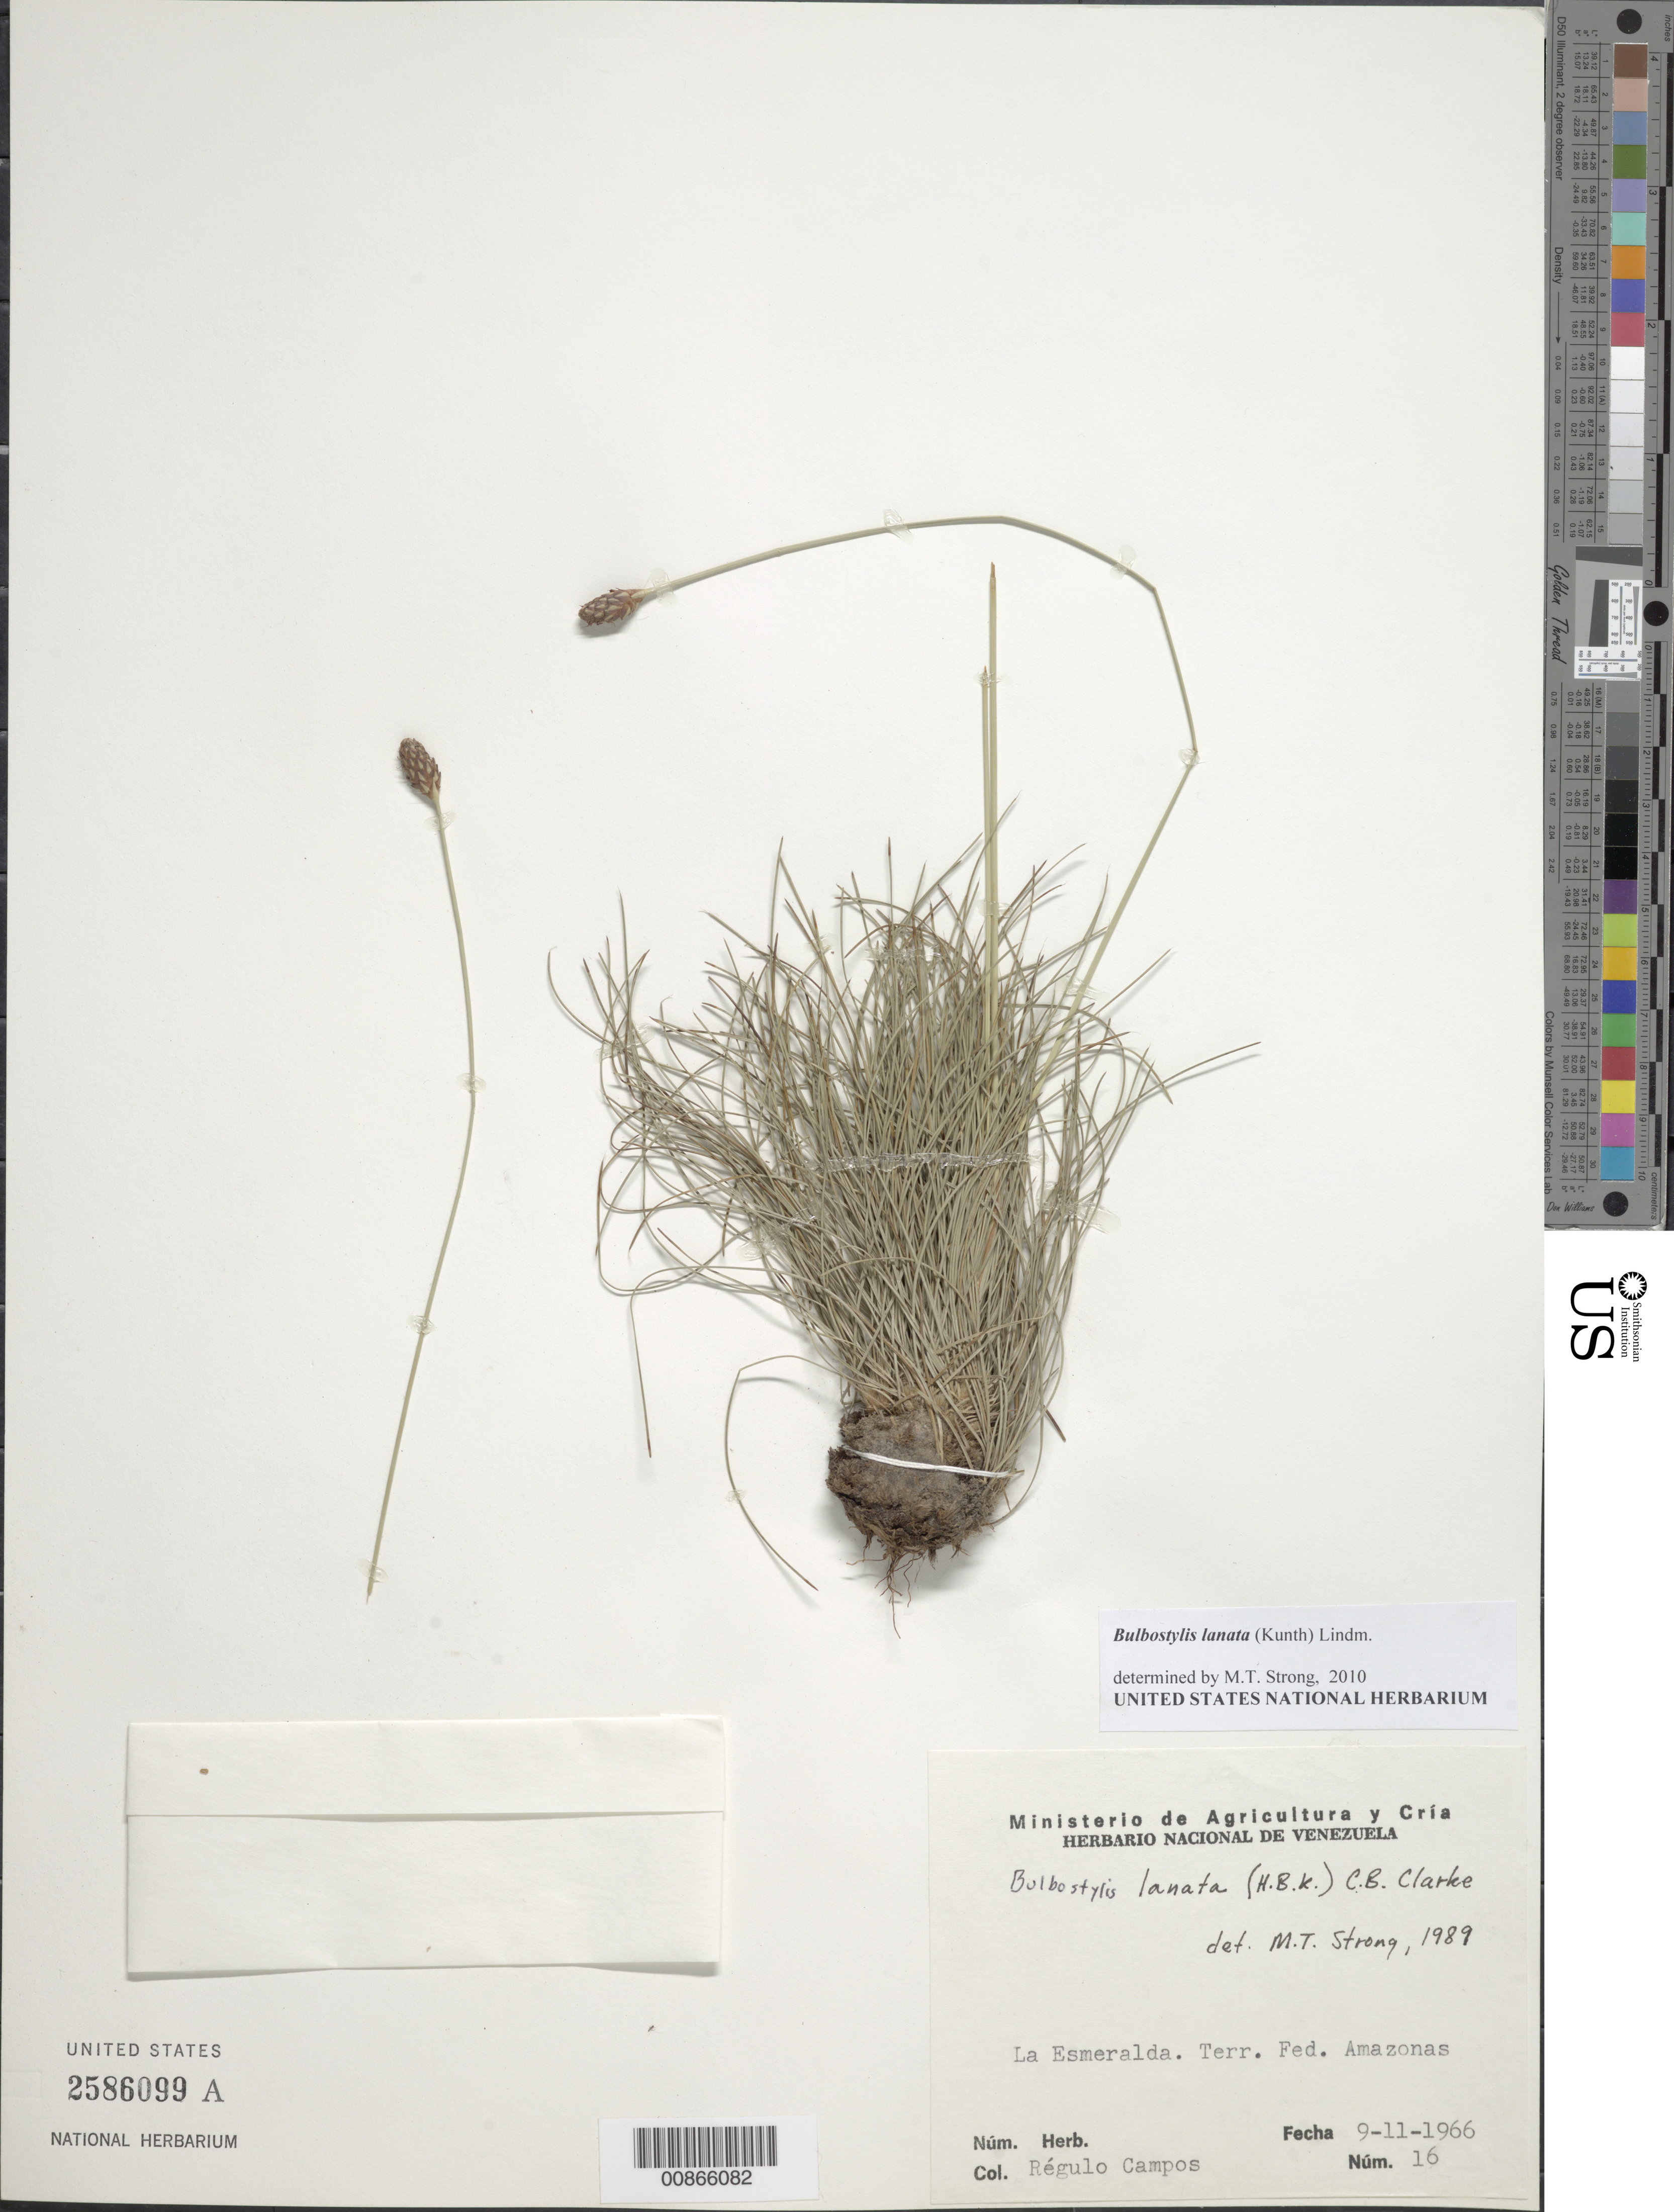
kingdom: Plantae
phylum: Tracheophyta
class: Liliopsida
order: Poales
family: Cyperaceae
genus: Bulbostylis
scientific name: Bulbostylis lanata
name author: (Kunth) Lindm.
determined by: Strong, M. T., (US), Smithsonian Institution - National Museum of Natural History (UNITED STATES)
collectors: R. Campos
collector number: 16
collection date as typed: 9-Nov-66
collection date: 1966-11-09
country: Venezuela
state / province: Amazonas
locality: La Esmeralda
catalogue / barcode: US 2586099A